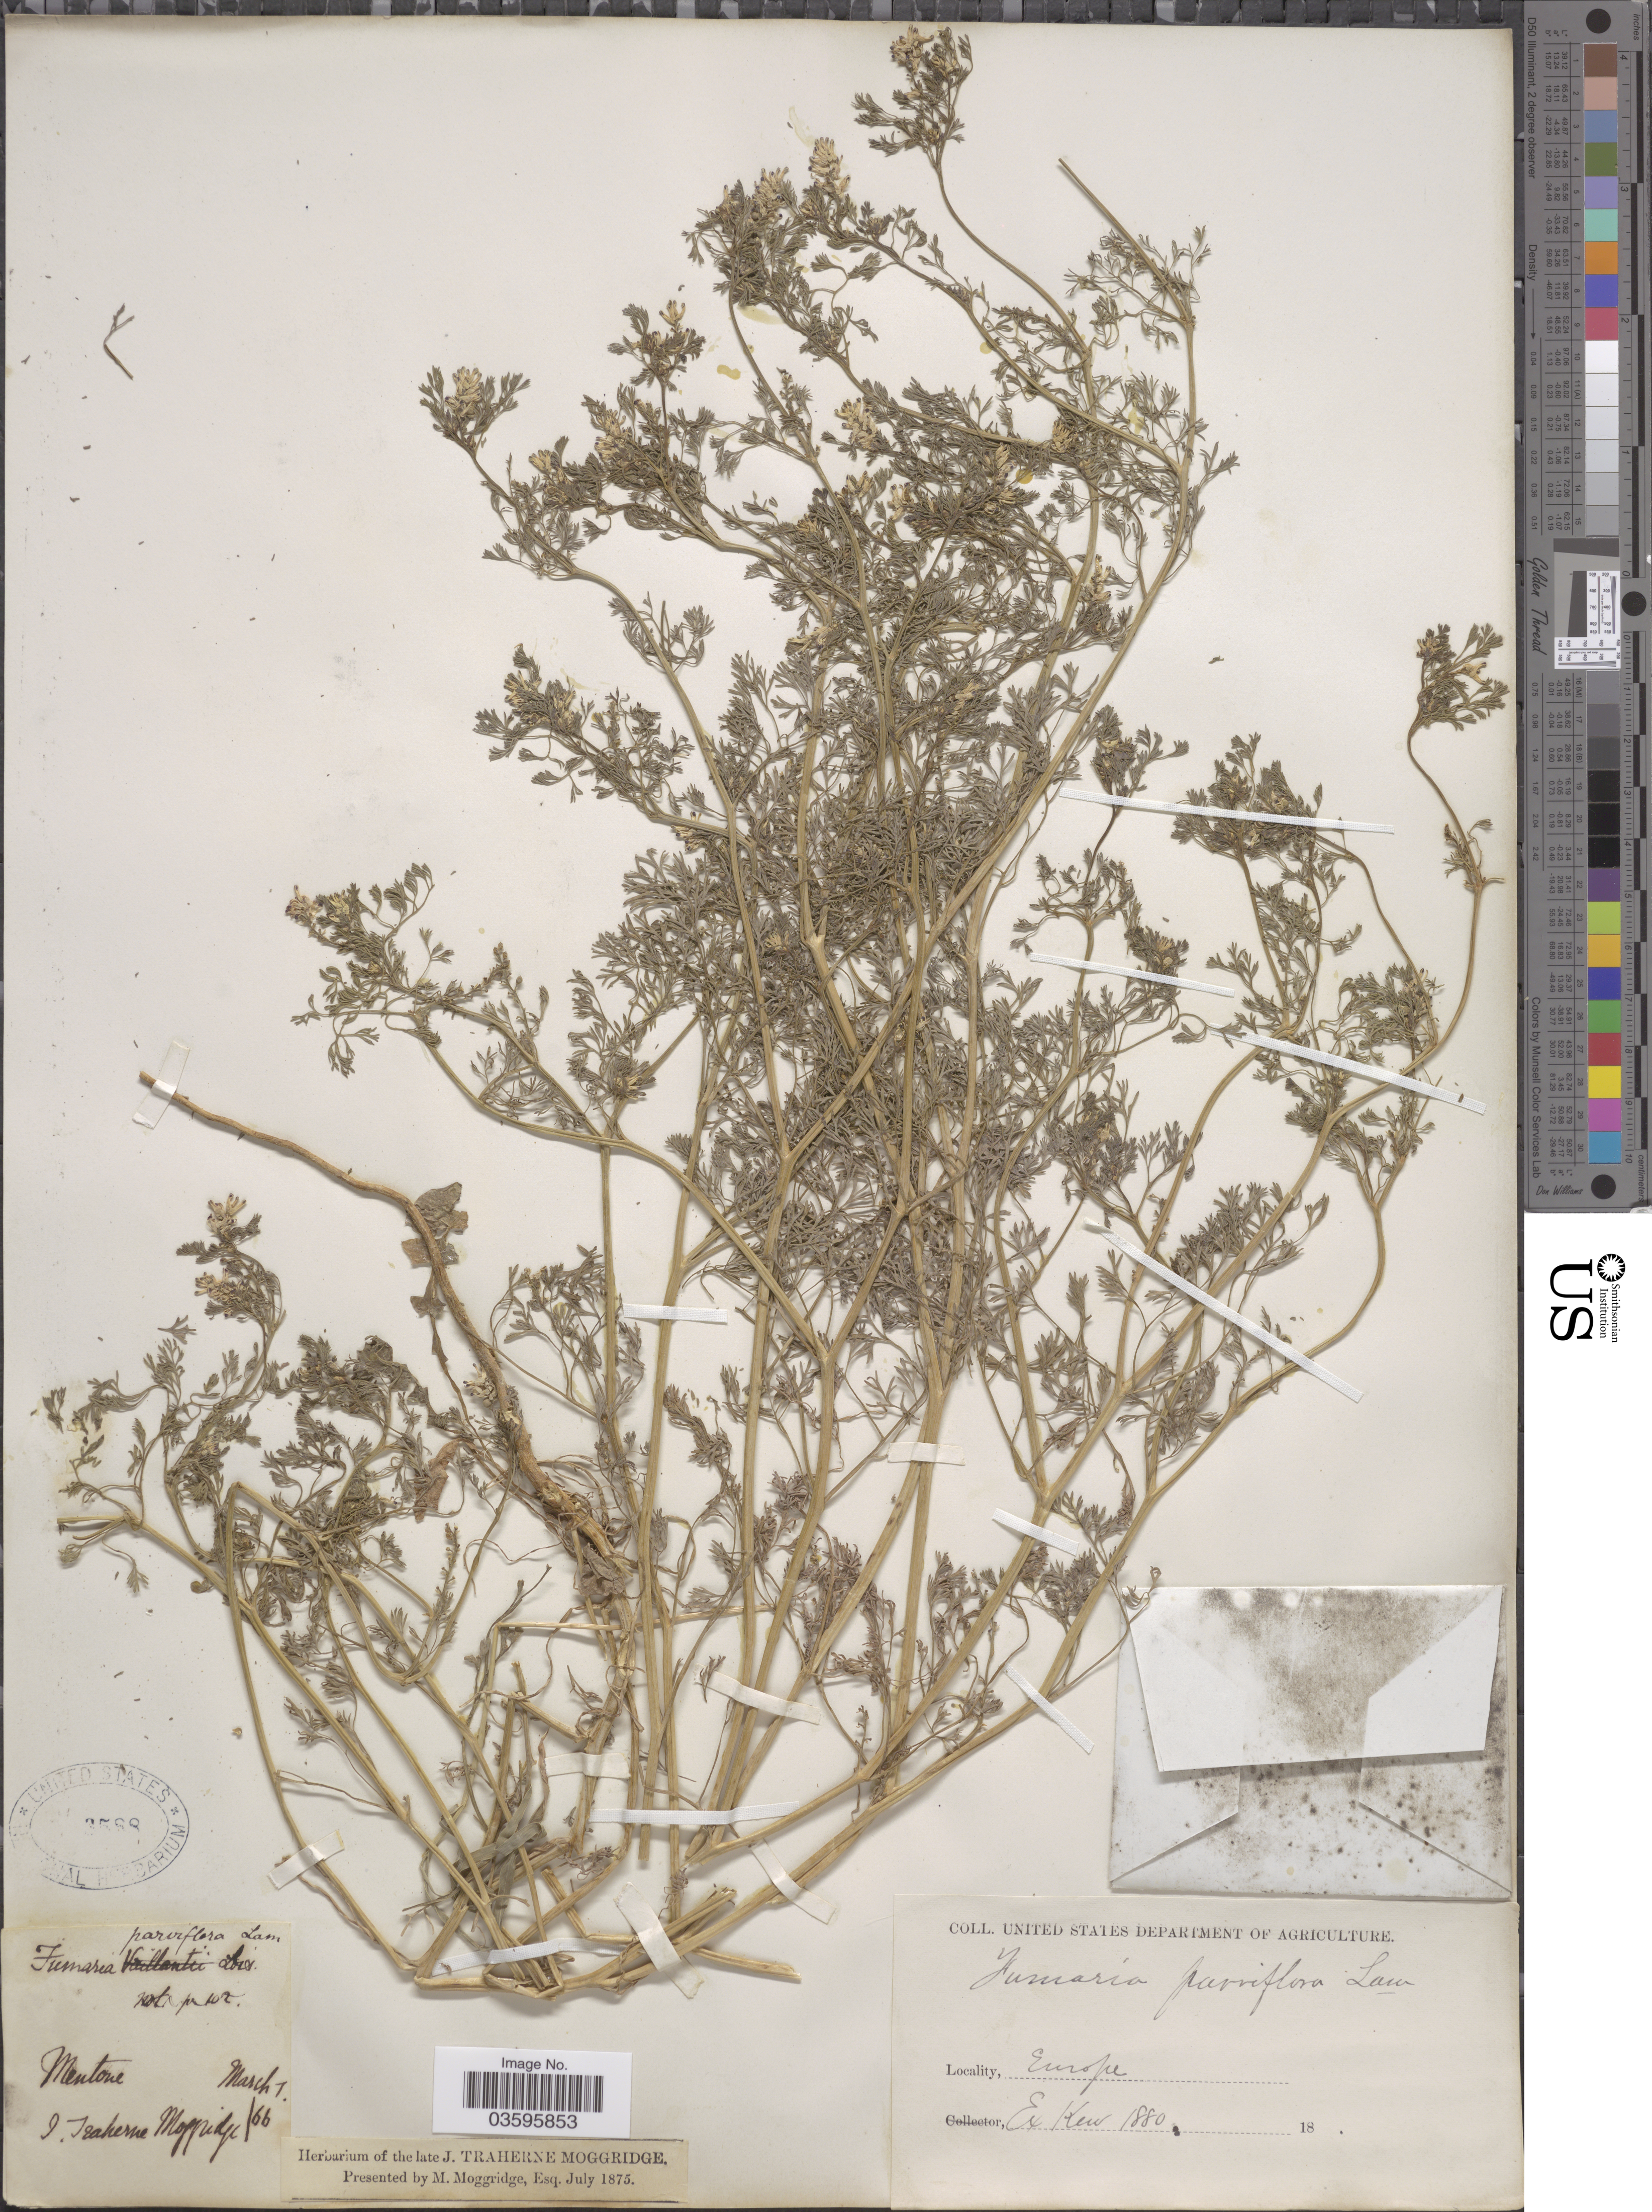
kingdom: Plantae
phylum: Tracheophyta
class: Magnoliopsida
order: Ranunculales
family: Papaveraceae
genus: Fumaria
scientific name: Fumaria parviflora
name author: Lam.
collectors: J. T. Moggridge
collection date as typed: Transcribed d/m/y: 1/3/66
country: France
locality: Mentone. Europe.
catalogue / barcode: US 3588